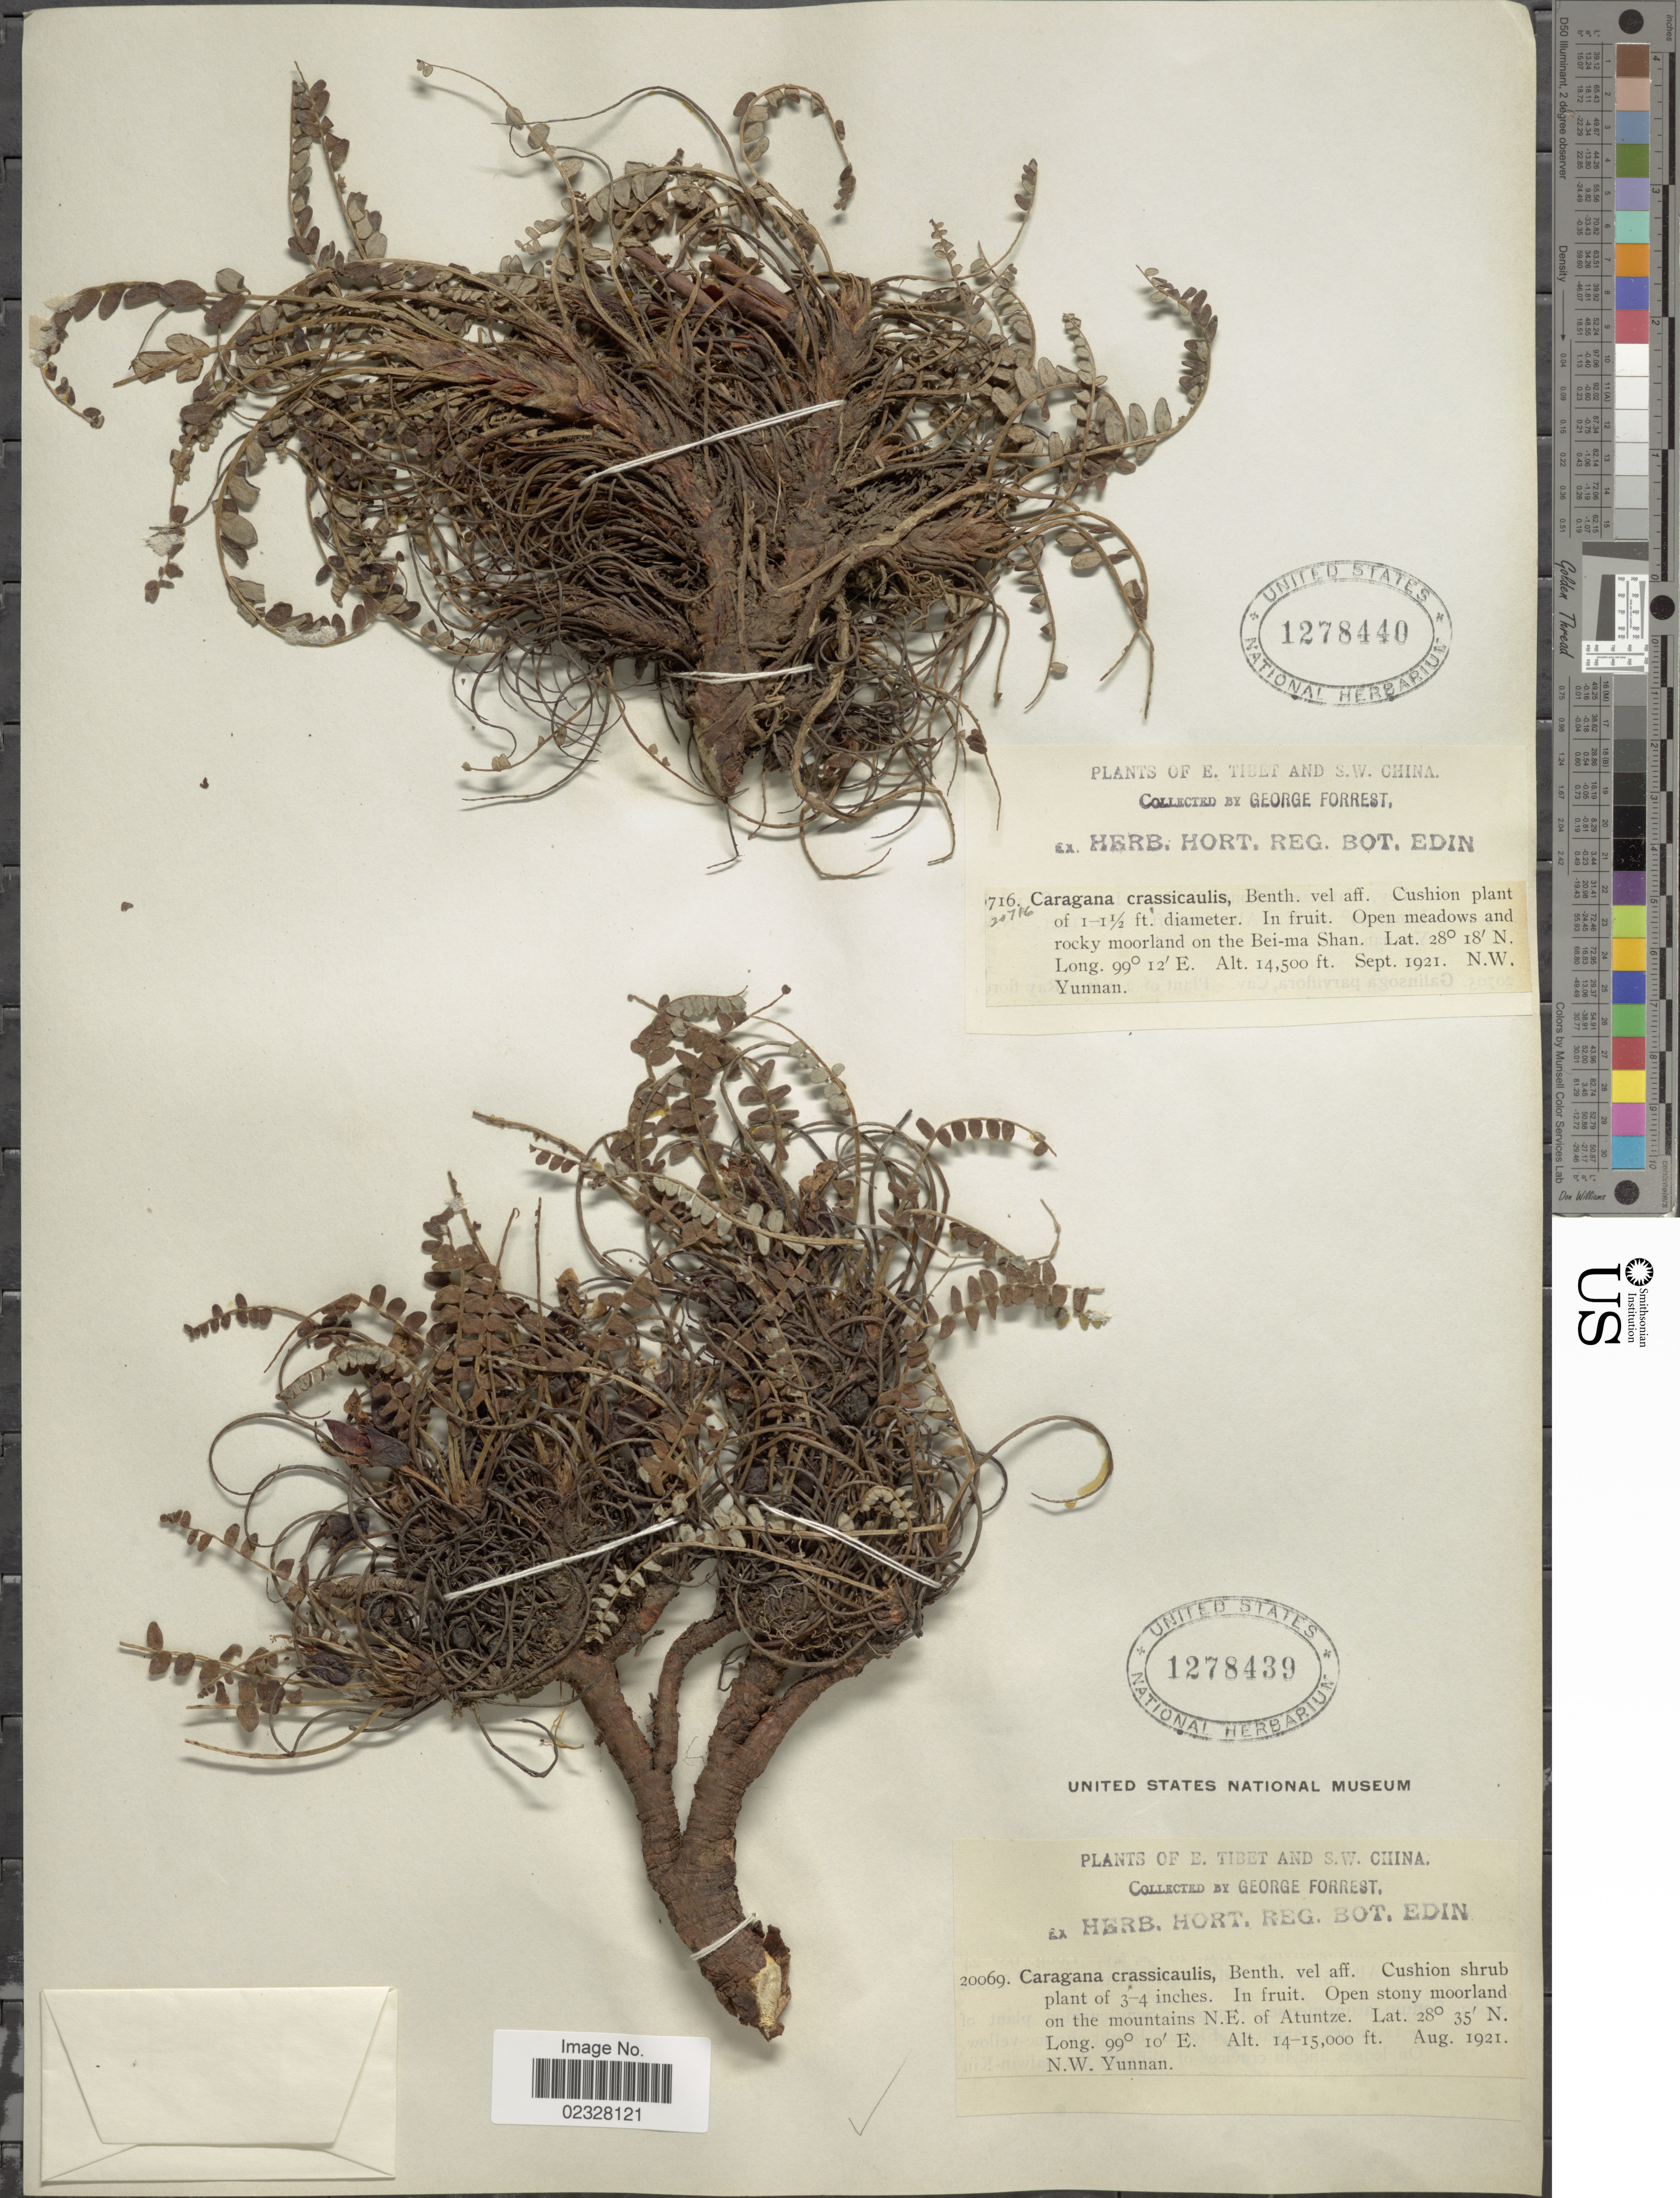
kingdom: Plantae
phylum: Tracheophyta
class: Magnoliopsida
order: Fabales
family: Fabaceae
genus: Caragana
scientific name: Caragana crassicaulis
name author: (Baker) Benth.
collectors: G. Forrest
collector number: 20716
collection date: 1921-09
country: China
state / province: Yunnan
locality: S. W. China. Open meadows and rocky moorland on the Bei-ma Shan. N.W. Yunnan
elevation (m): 4420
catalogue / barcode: US 1278440-2